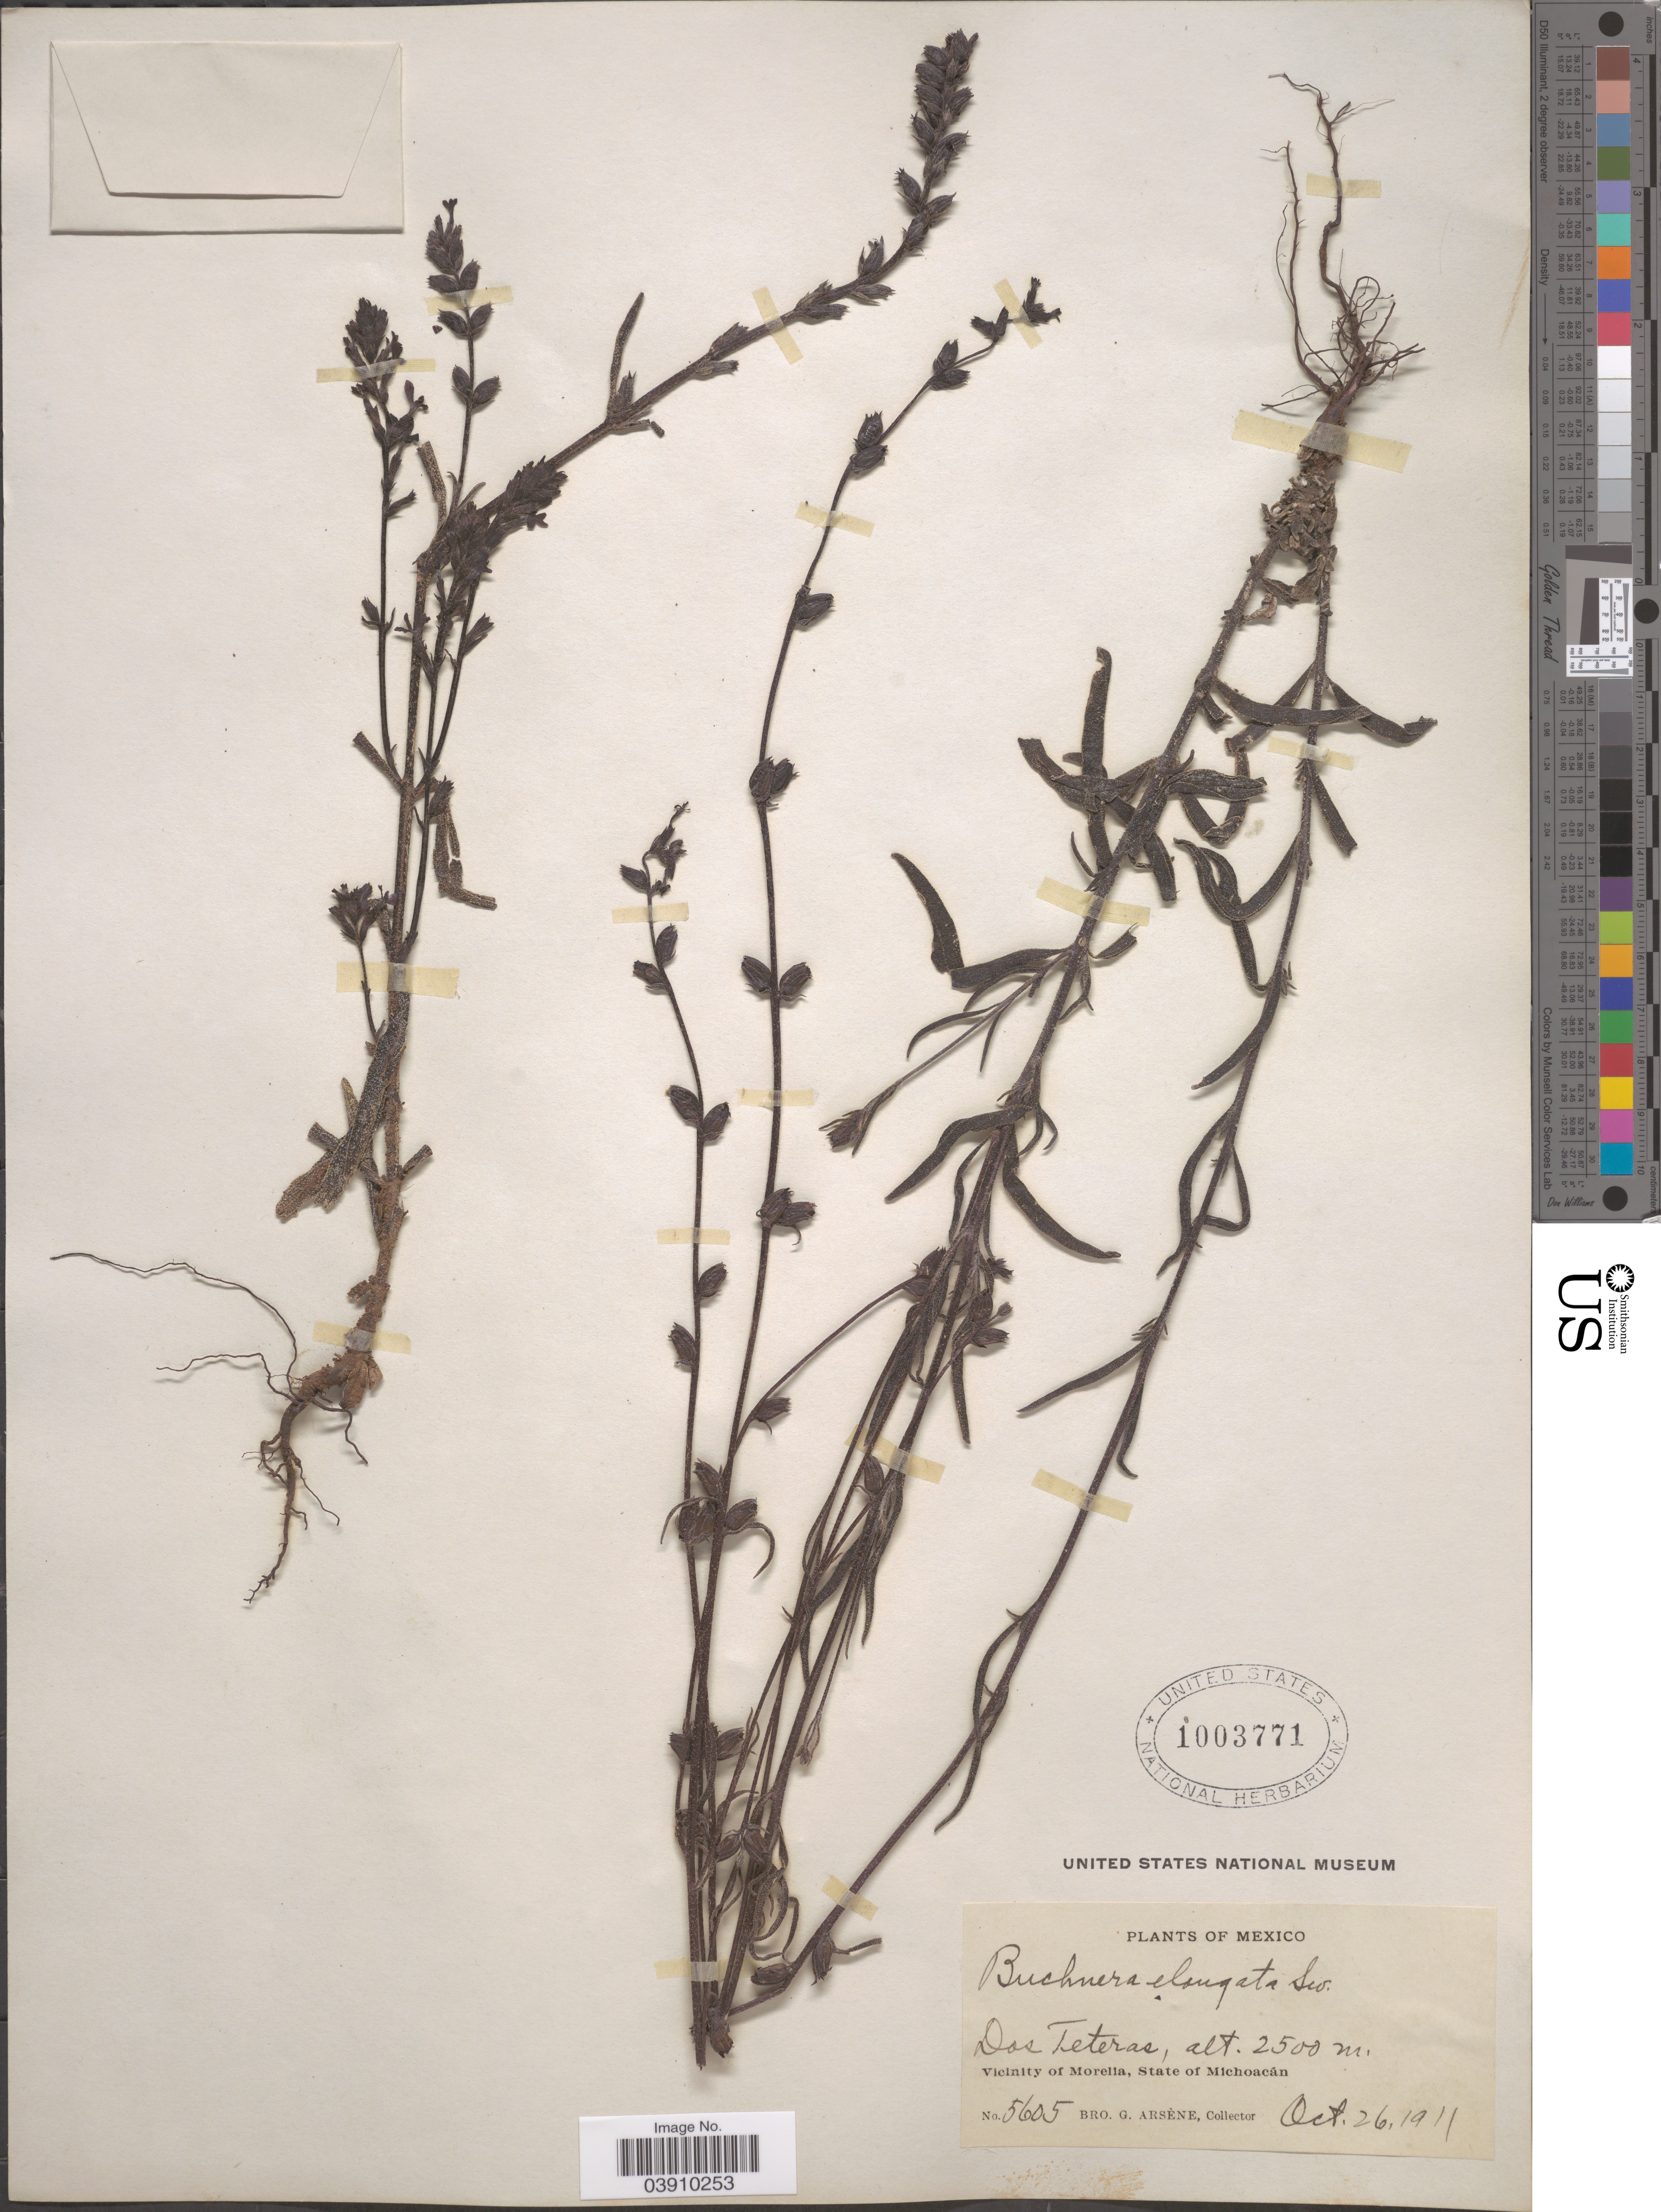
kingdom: Plantae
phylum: Tracheophyta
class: Magnoliopsida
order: Lamiales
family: Orobanchaceae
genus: Buchnera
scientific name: Buchnera pusilla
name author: Kunth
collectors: Bro. G. Arsène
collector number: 5605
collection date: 1911-10-26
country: Mexico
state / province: Michoacán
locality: Dos Teteras. Vicinity of Morelia.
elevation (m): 2500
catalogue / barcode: US 1003771